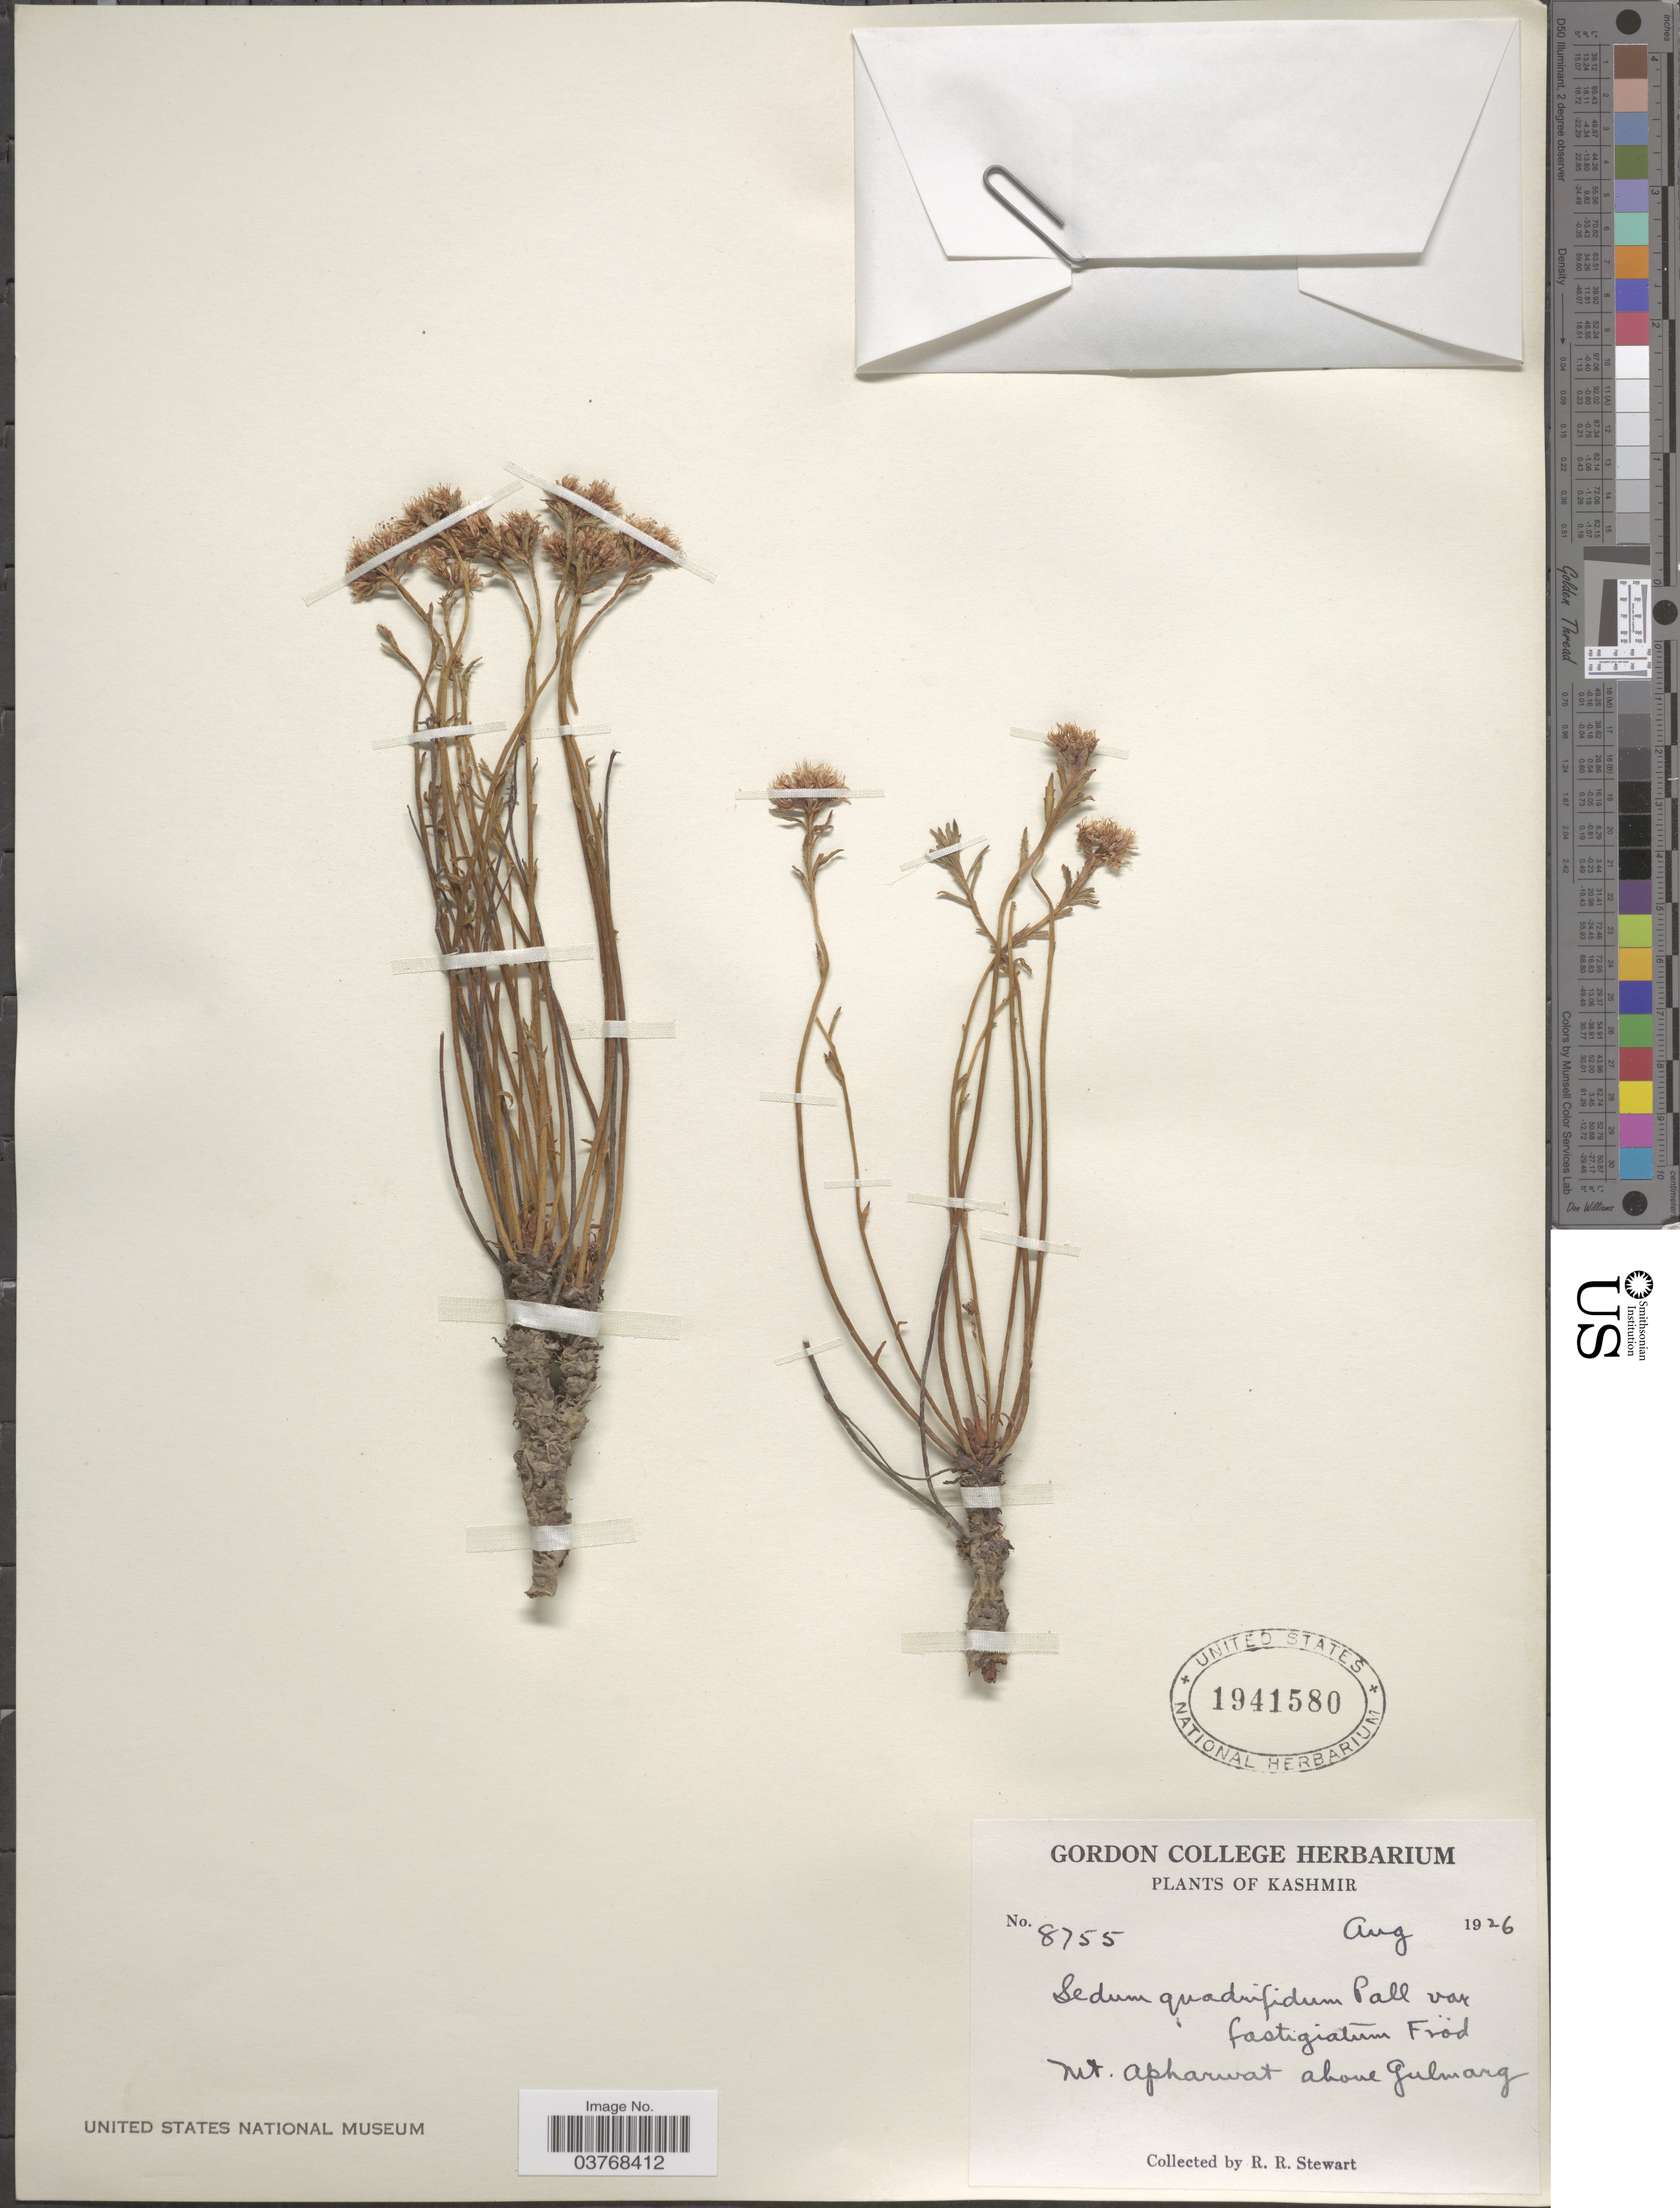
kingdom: Plantae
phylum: Tracheophyta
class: Magnoliopsida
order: Saxifragales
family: Crassulaceae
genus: Rhodiola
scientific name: Rhodiola fastigiata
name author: (Hook. f. & Thomson) S.H. Fu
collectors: R. Stewart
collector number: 8755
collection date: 1926-08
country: India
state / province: Jammu and Kashmir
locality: Kashmir. Mt. Apharwat above Gulmarg.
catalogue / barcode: US 1941580